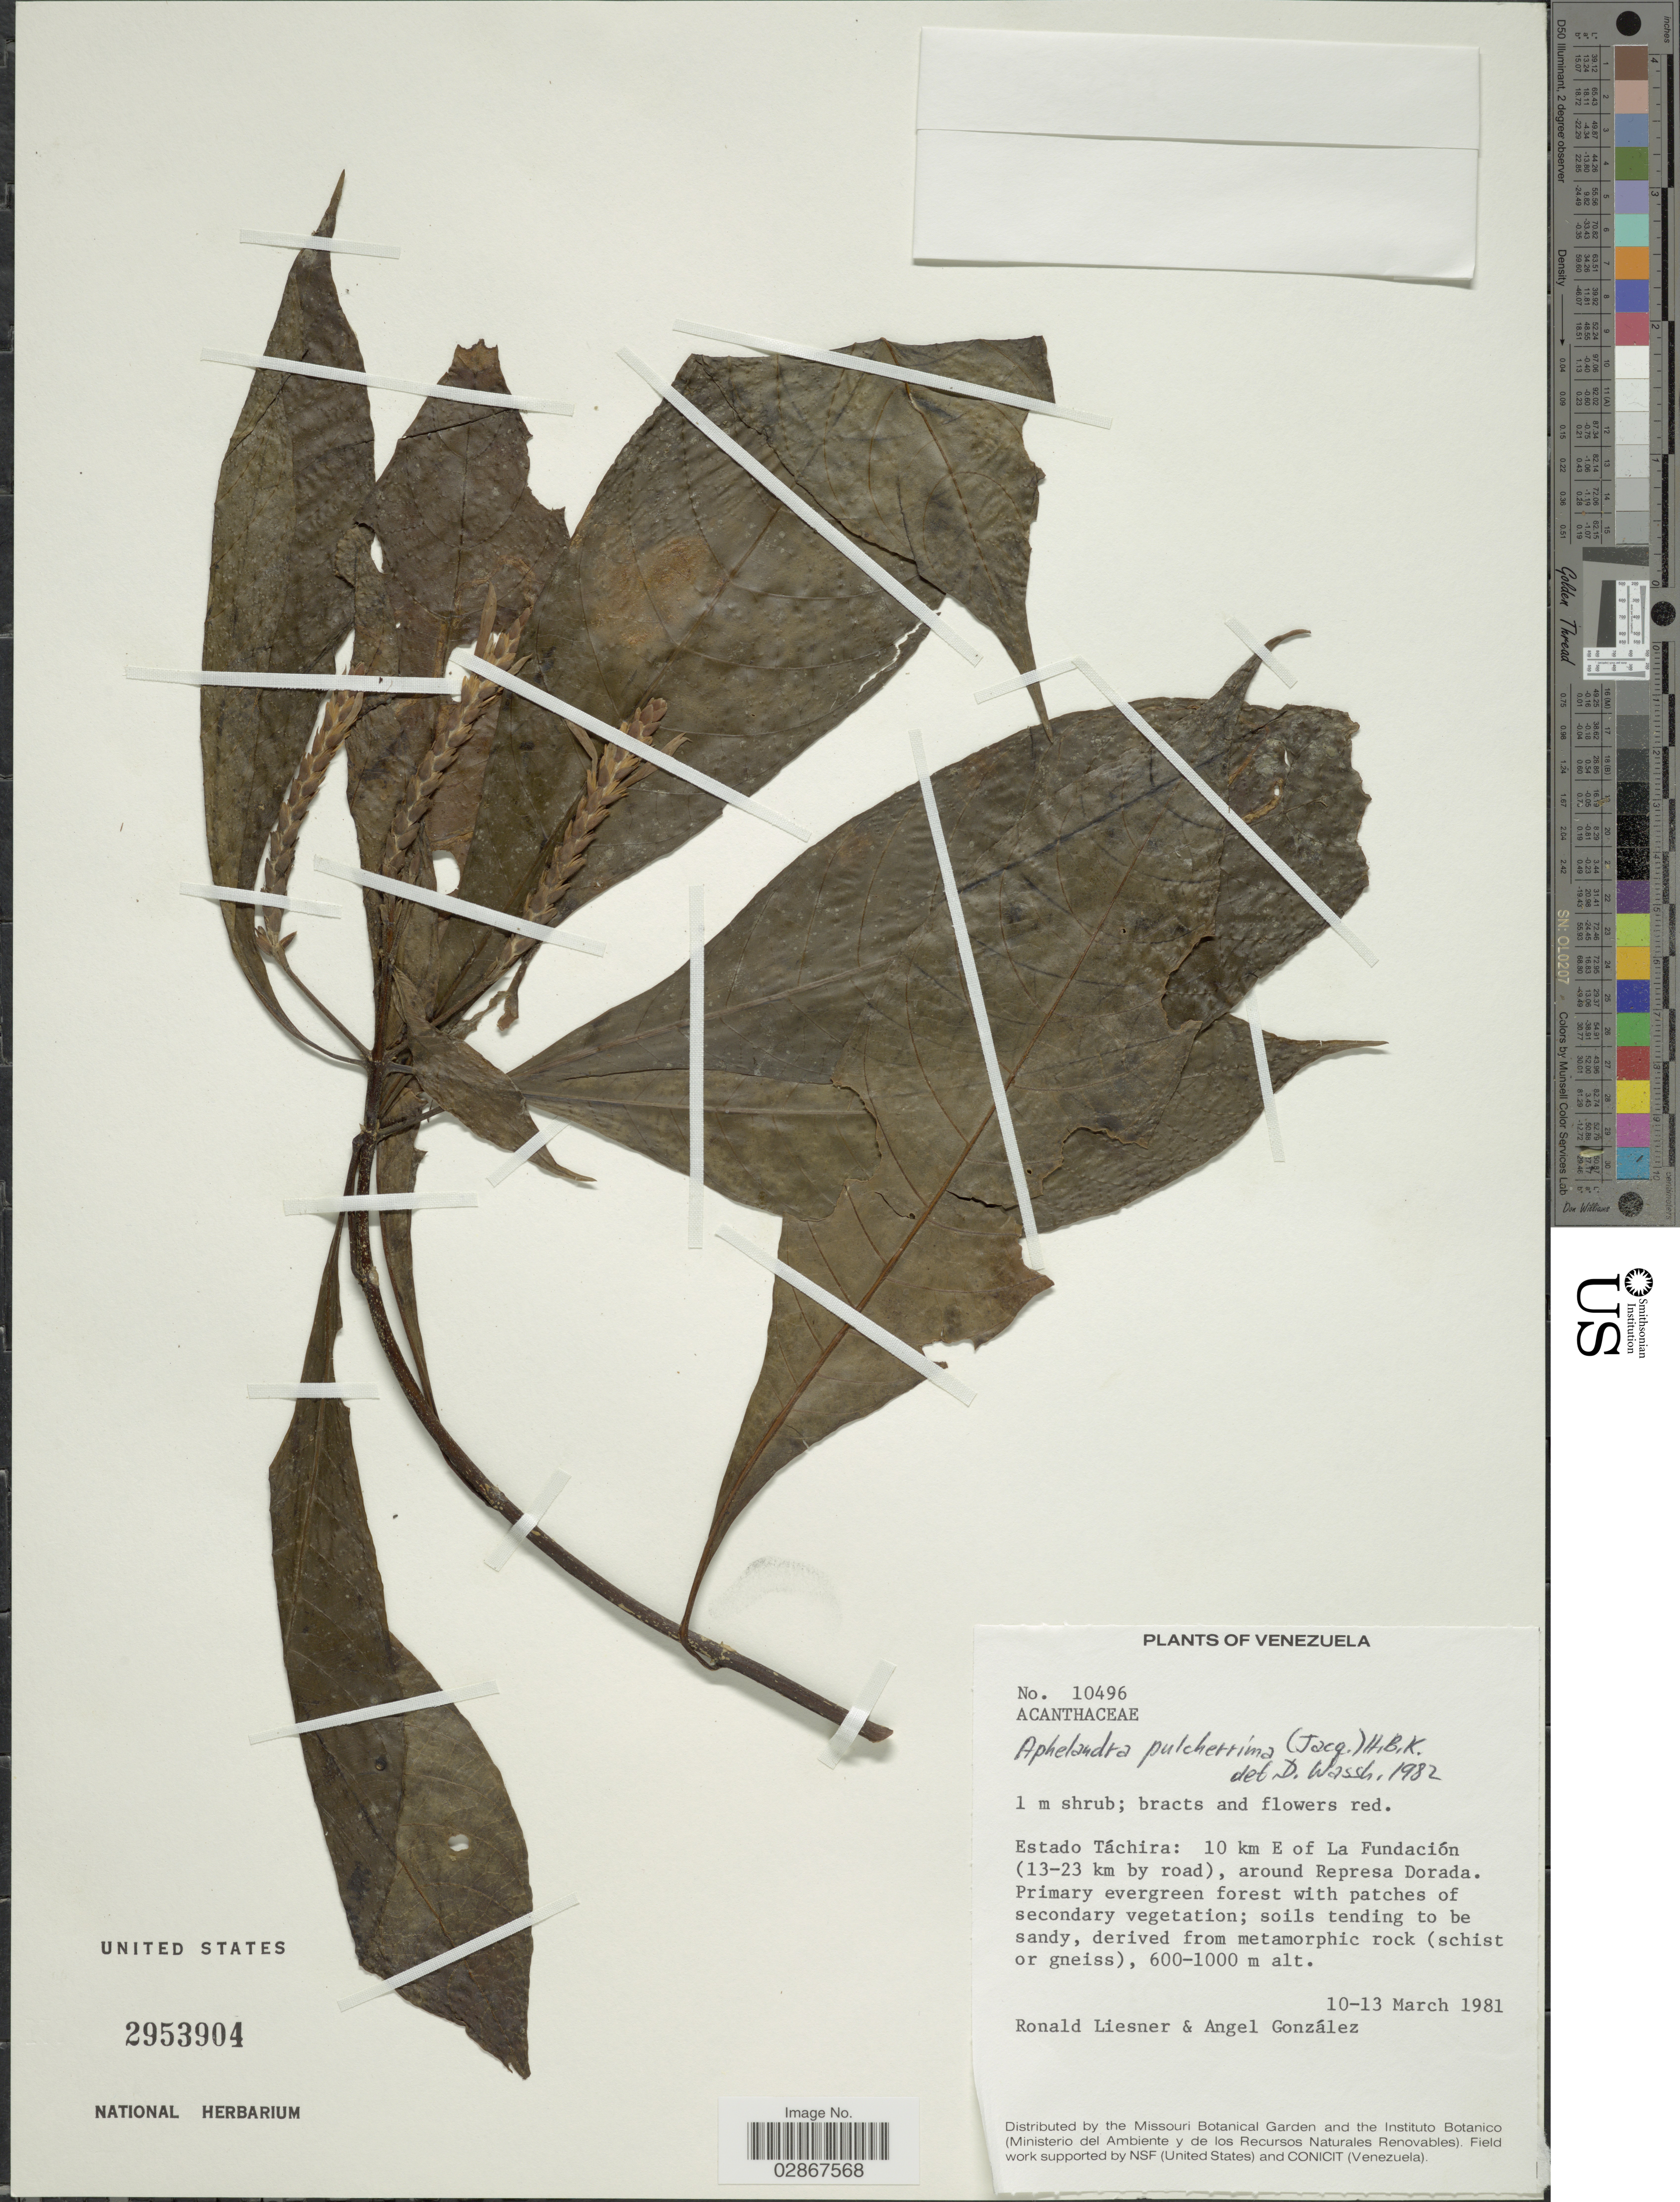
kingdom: Plantae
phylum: Tracheophyta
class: Magnoliopsida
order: Lamiales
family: Acanthaceae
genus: Aphelandra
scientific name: Aphelandra pulcherrima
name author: (Jacq.) Kunth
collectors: R. L. Liesner & A. C. González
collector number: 10496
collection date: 1981-03-10/1981-03-13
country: Venezuela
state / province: Tachira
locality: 10 km E of La Fundación (13-23 km by road), around Represa Dorada.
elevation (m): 600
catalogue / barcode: US 2953904